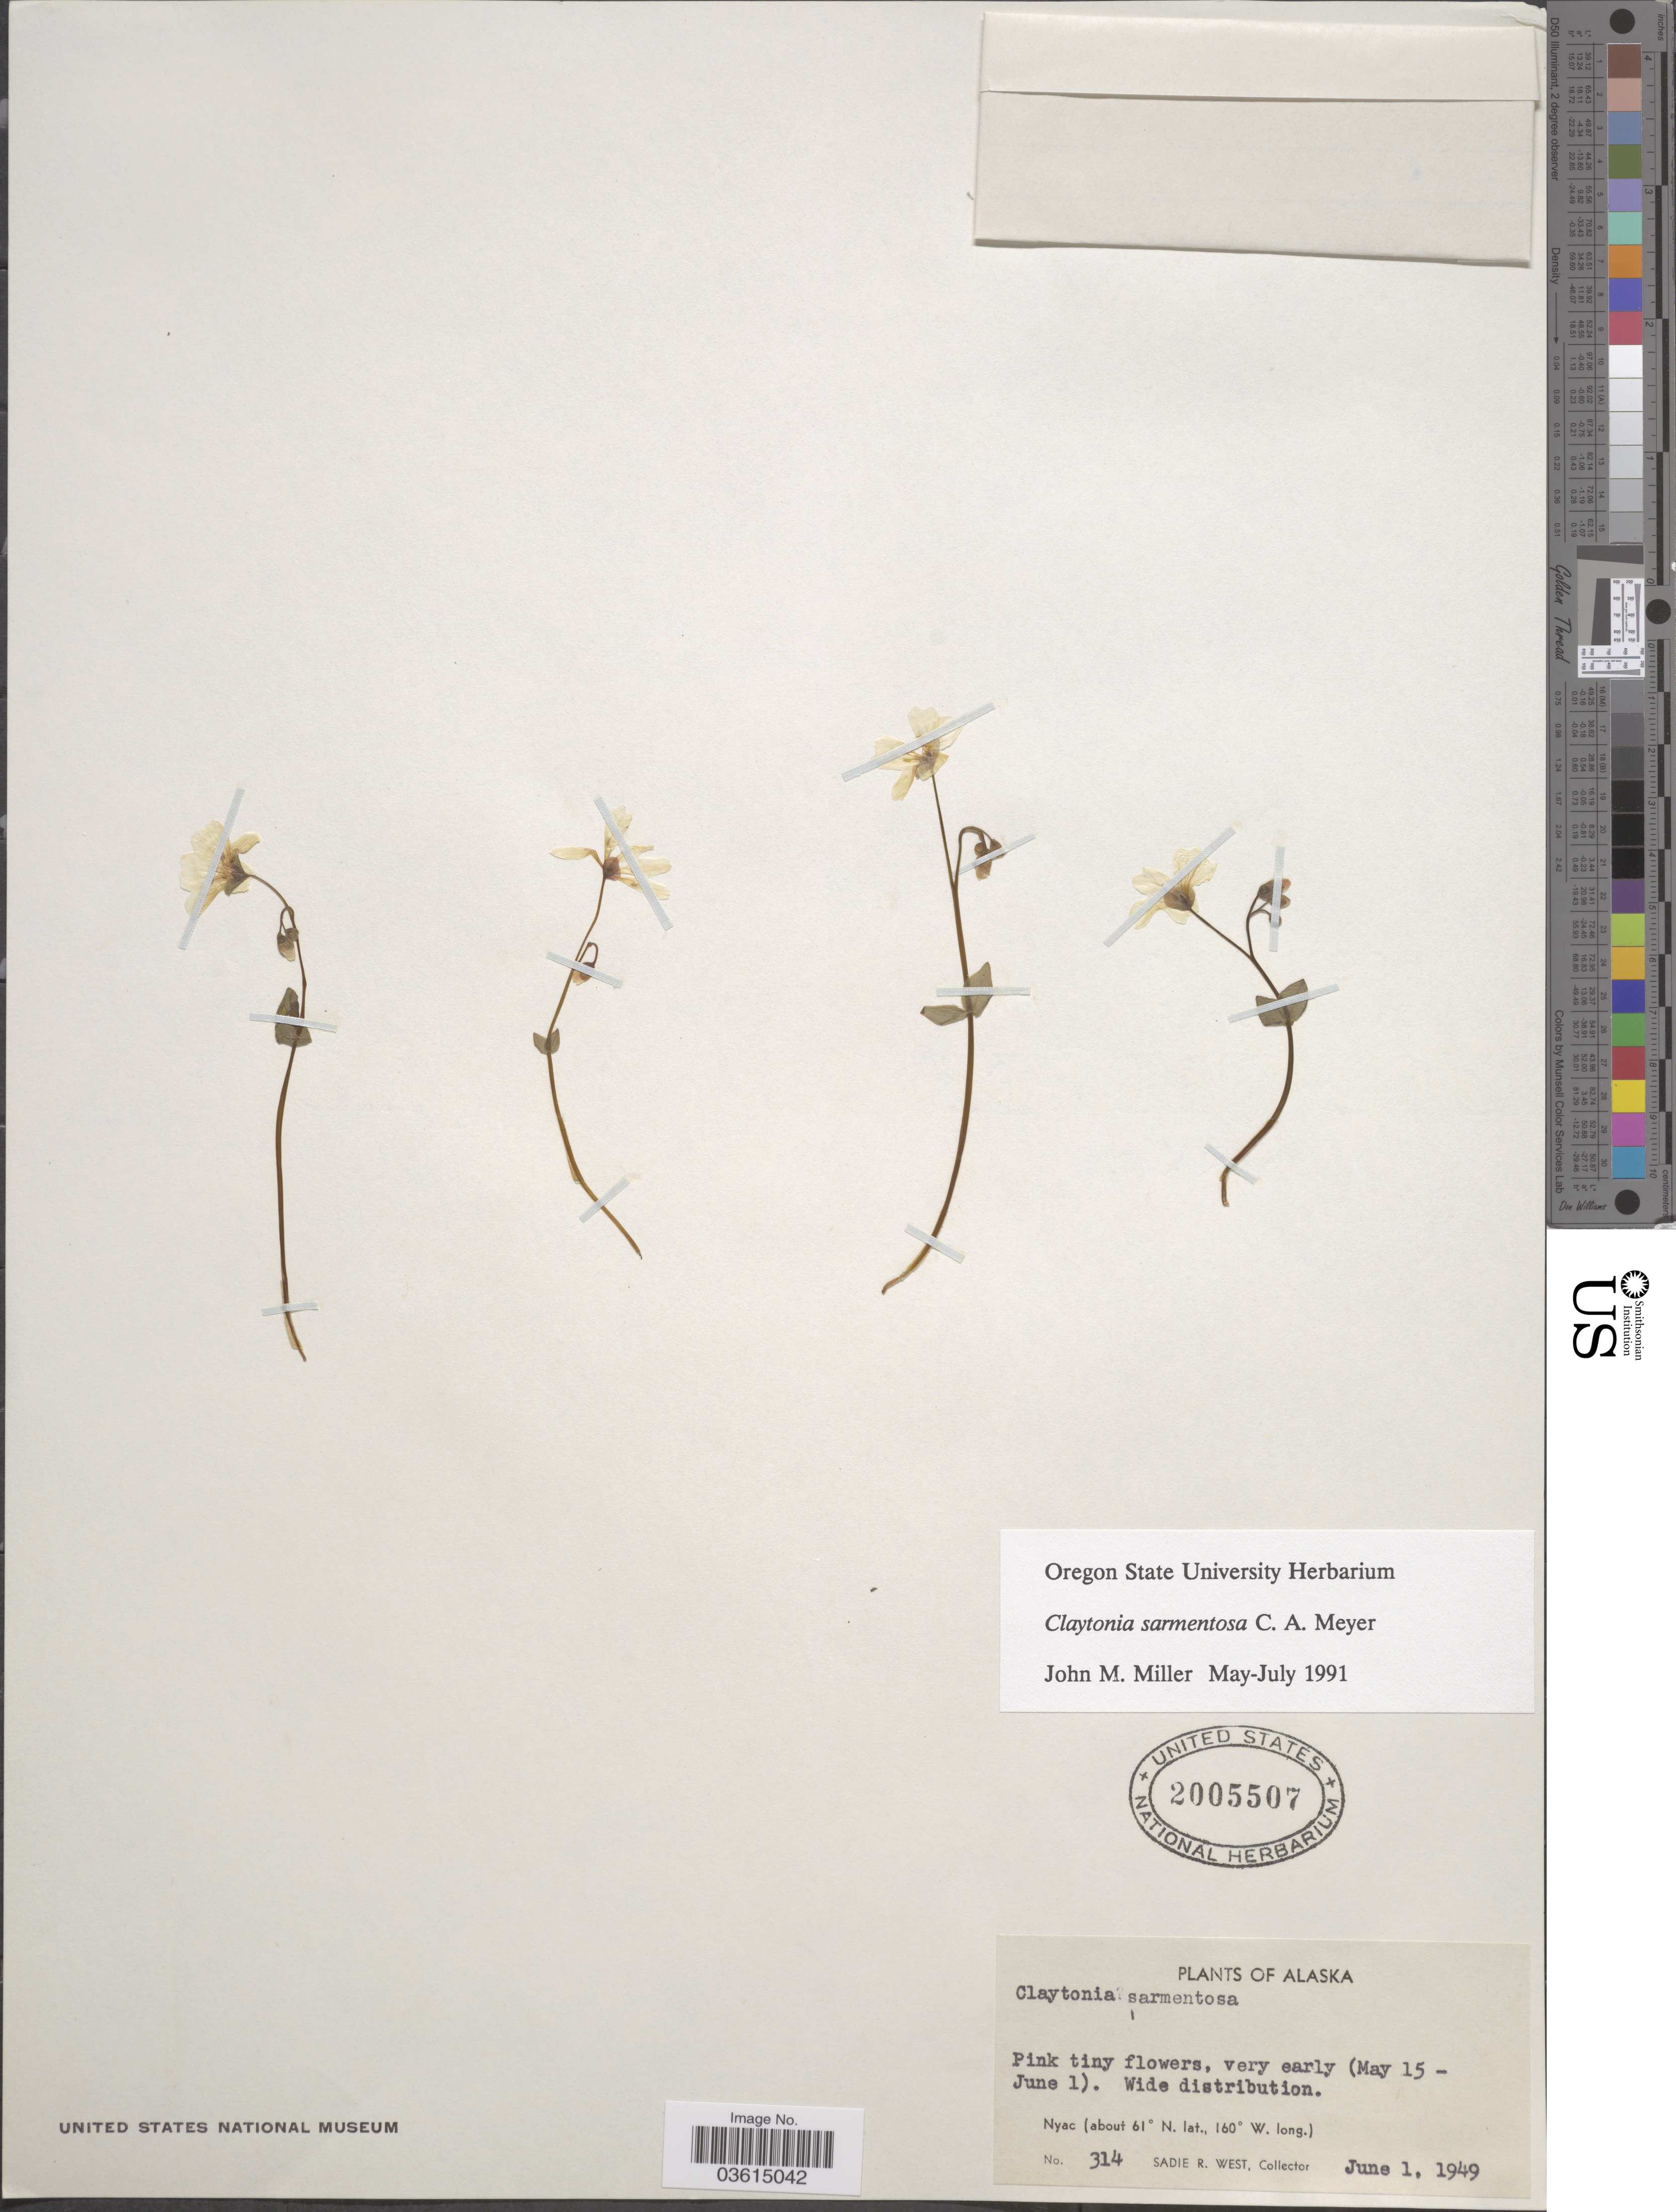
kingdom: Plantae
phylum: Tracheophyta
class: Magnoliopsida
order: Caryophyllales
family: Montiaceae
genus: Claytonia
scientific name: Claytonia sarmentosa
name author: C.A. Mey.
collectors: S. R. West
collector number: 314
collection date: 1949-06-01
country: United States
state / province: Alaska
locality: Nyac.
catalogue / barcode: US 2005507